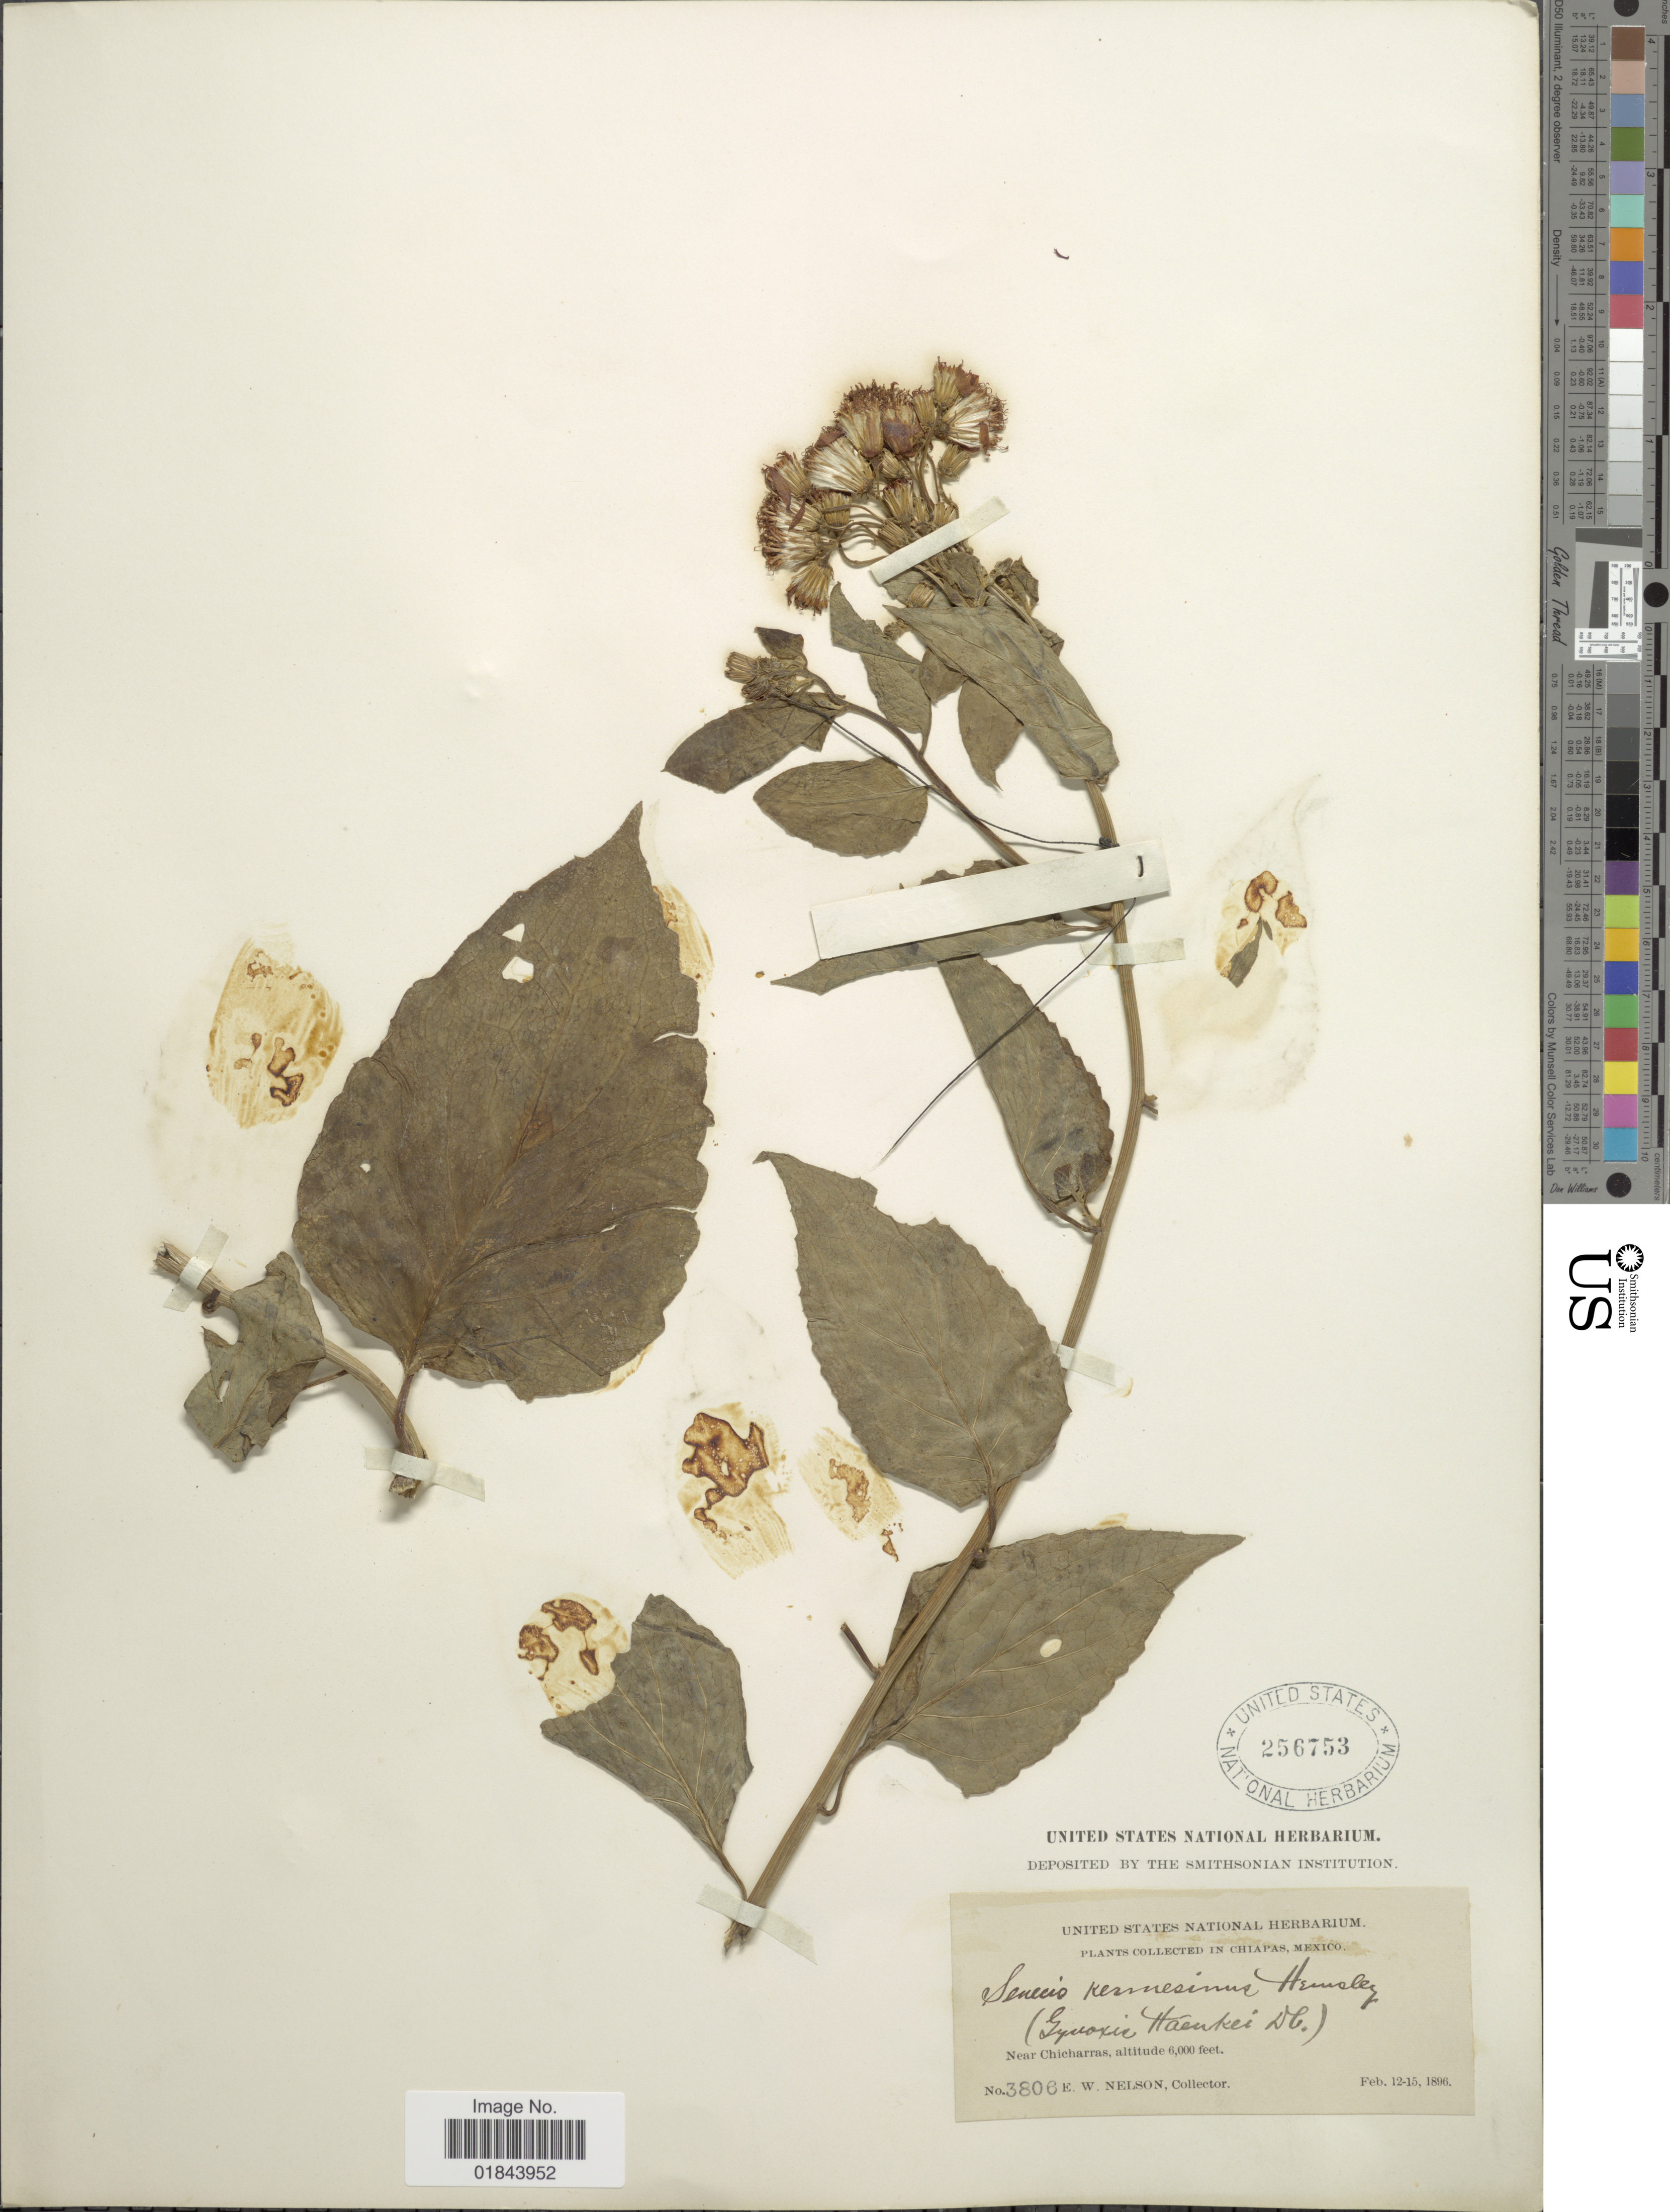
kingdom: Plantae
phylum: Tracheophyta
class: Magnoliopsida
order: Asterales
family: Asteraceae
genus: Pseudogynoxys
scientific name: Pseudogynoxys haenkei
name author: (DC.) Cabrera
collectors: E. W. Nelson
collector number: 3806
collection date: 1896-02-12/1896-02-15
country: Mexico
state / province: Chiapas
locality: Near Chicharras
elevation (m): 1829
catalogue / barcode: US 256753